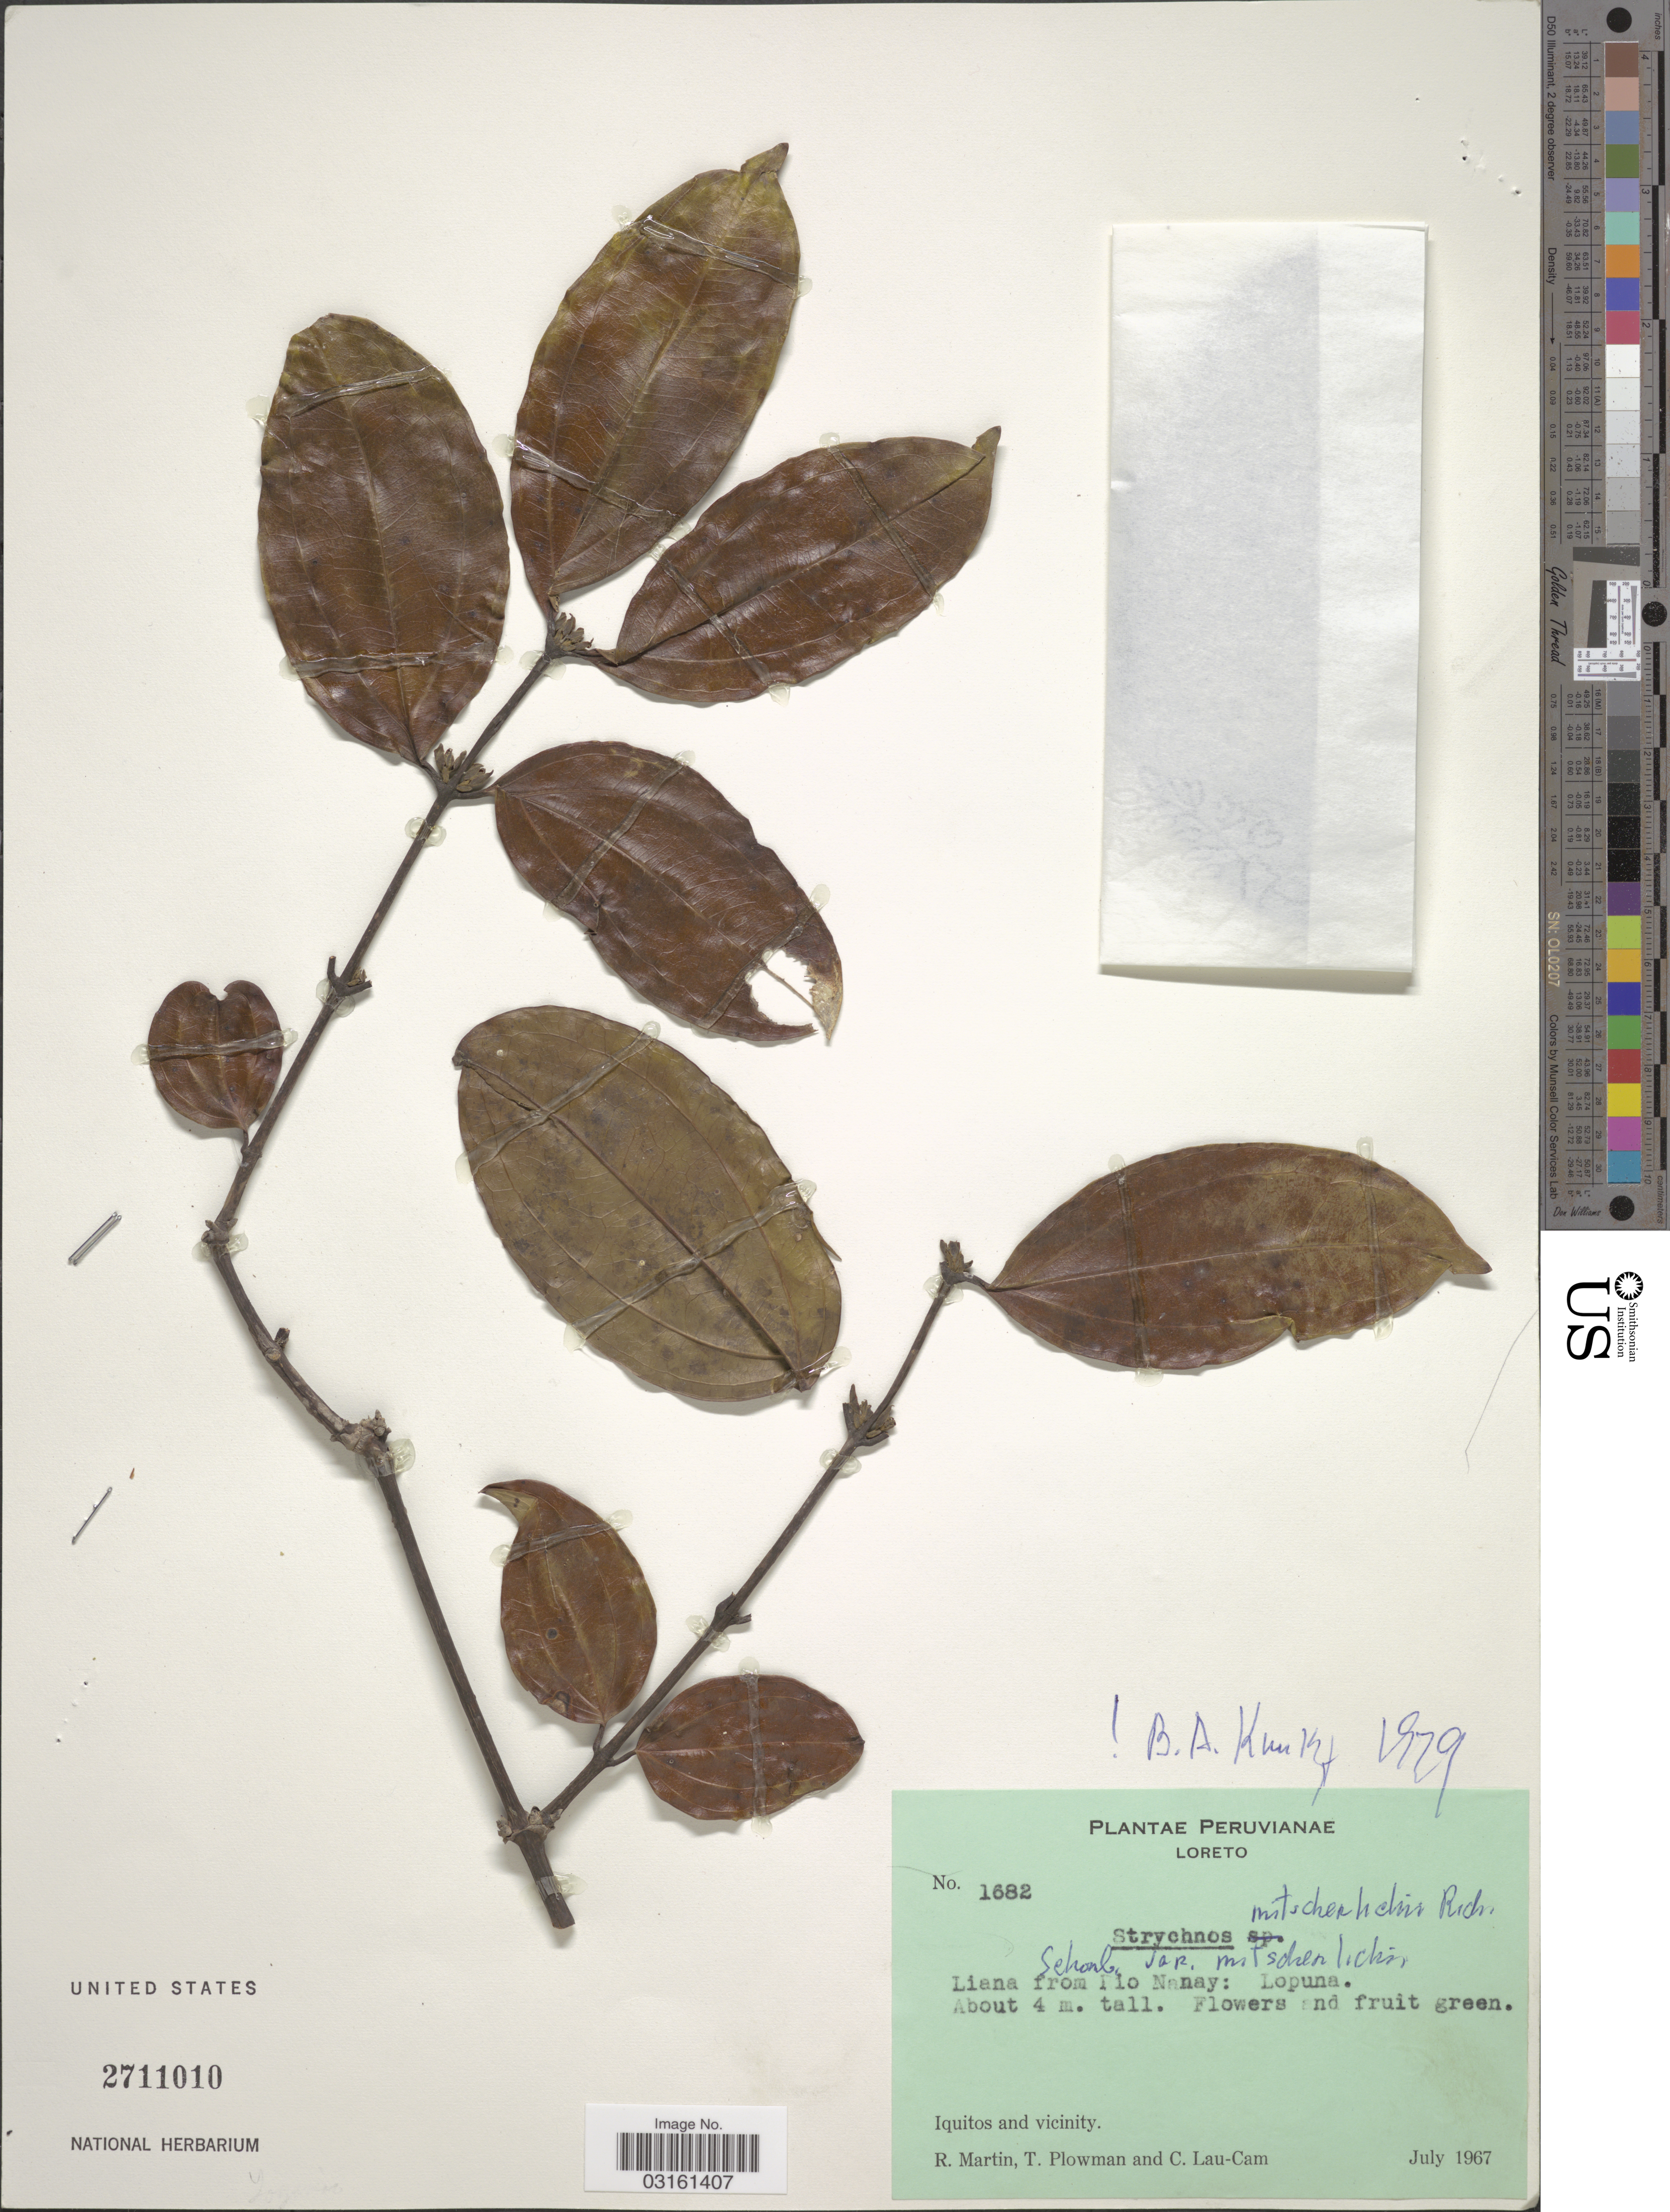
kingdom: Plantae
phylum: Tracheophyta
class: Magnoliopsida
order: Gentianales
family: Loganiaceae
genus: Strychnos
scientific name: Strychnos mitscherlichii var. mitscherlichii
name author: M.R. Schomb.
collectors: R. Martin, T. Plowman & C. Lau-Cam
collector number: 1682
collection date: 1967-07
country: Peru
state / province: Loreto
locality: Liana from Rio Nanay: Lopuna, Iquitos and vicinity.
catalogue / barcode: US 2711010